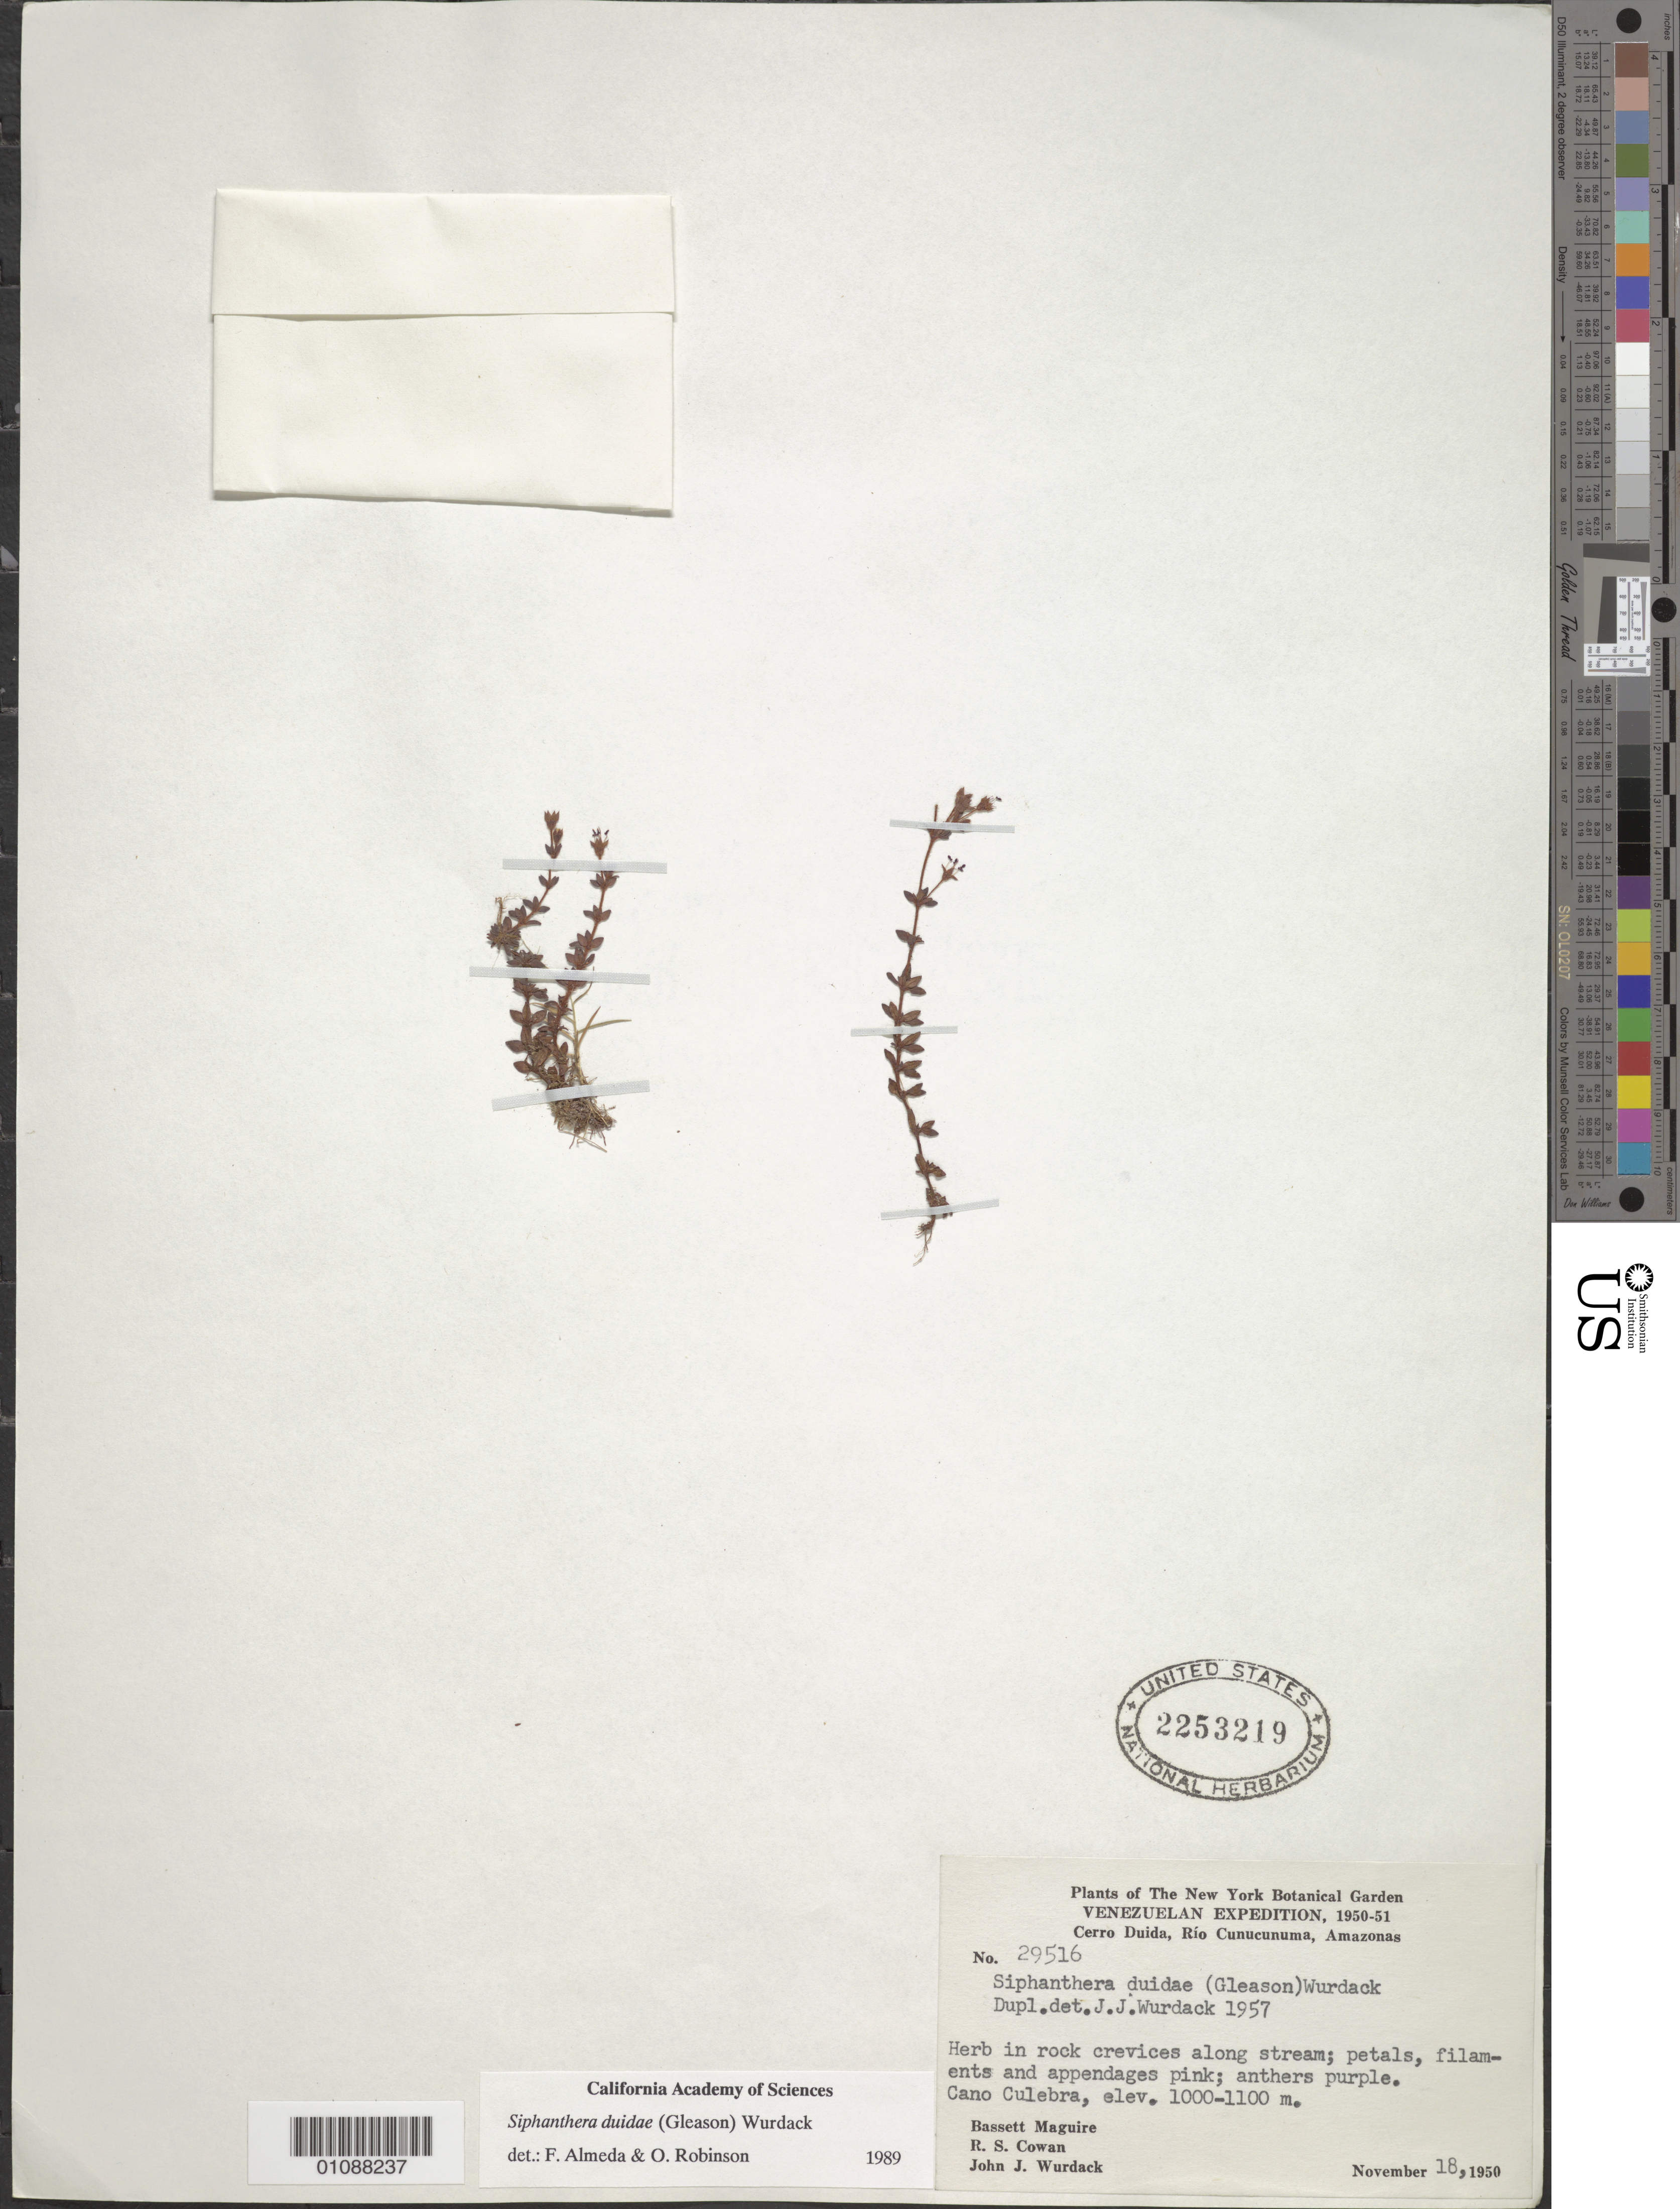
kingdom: Plantae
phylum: Tracheophyta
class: Magnoliopsida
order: Myrtales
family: Melastomataceae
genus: Siphanthera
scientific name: Siphanthera duidae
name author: (Gleason) Wurdack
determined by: Almeda, F.; Robinson, O. R.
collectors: B. Maguire, R. S. Cowan & J. J. Wurdack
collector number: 29516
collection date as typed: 18-Nov-50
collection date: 1950-11-18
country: Venezuela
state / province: Amazonas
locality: Cerro Duida, Río Cunucunuma, Cano Culebra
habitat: Rock crevices along stream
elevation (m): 1000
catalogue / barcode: US 2253219